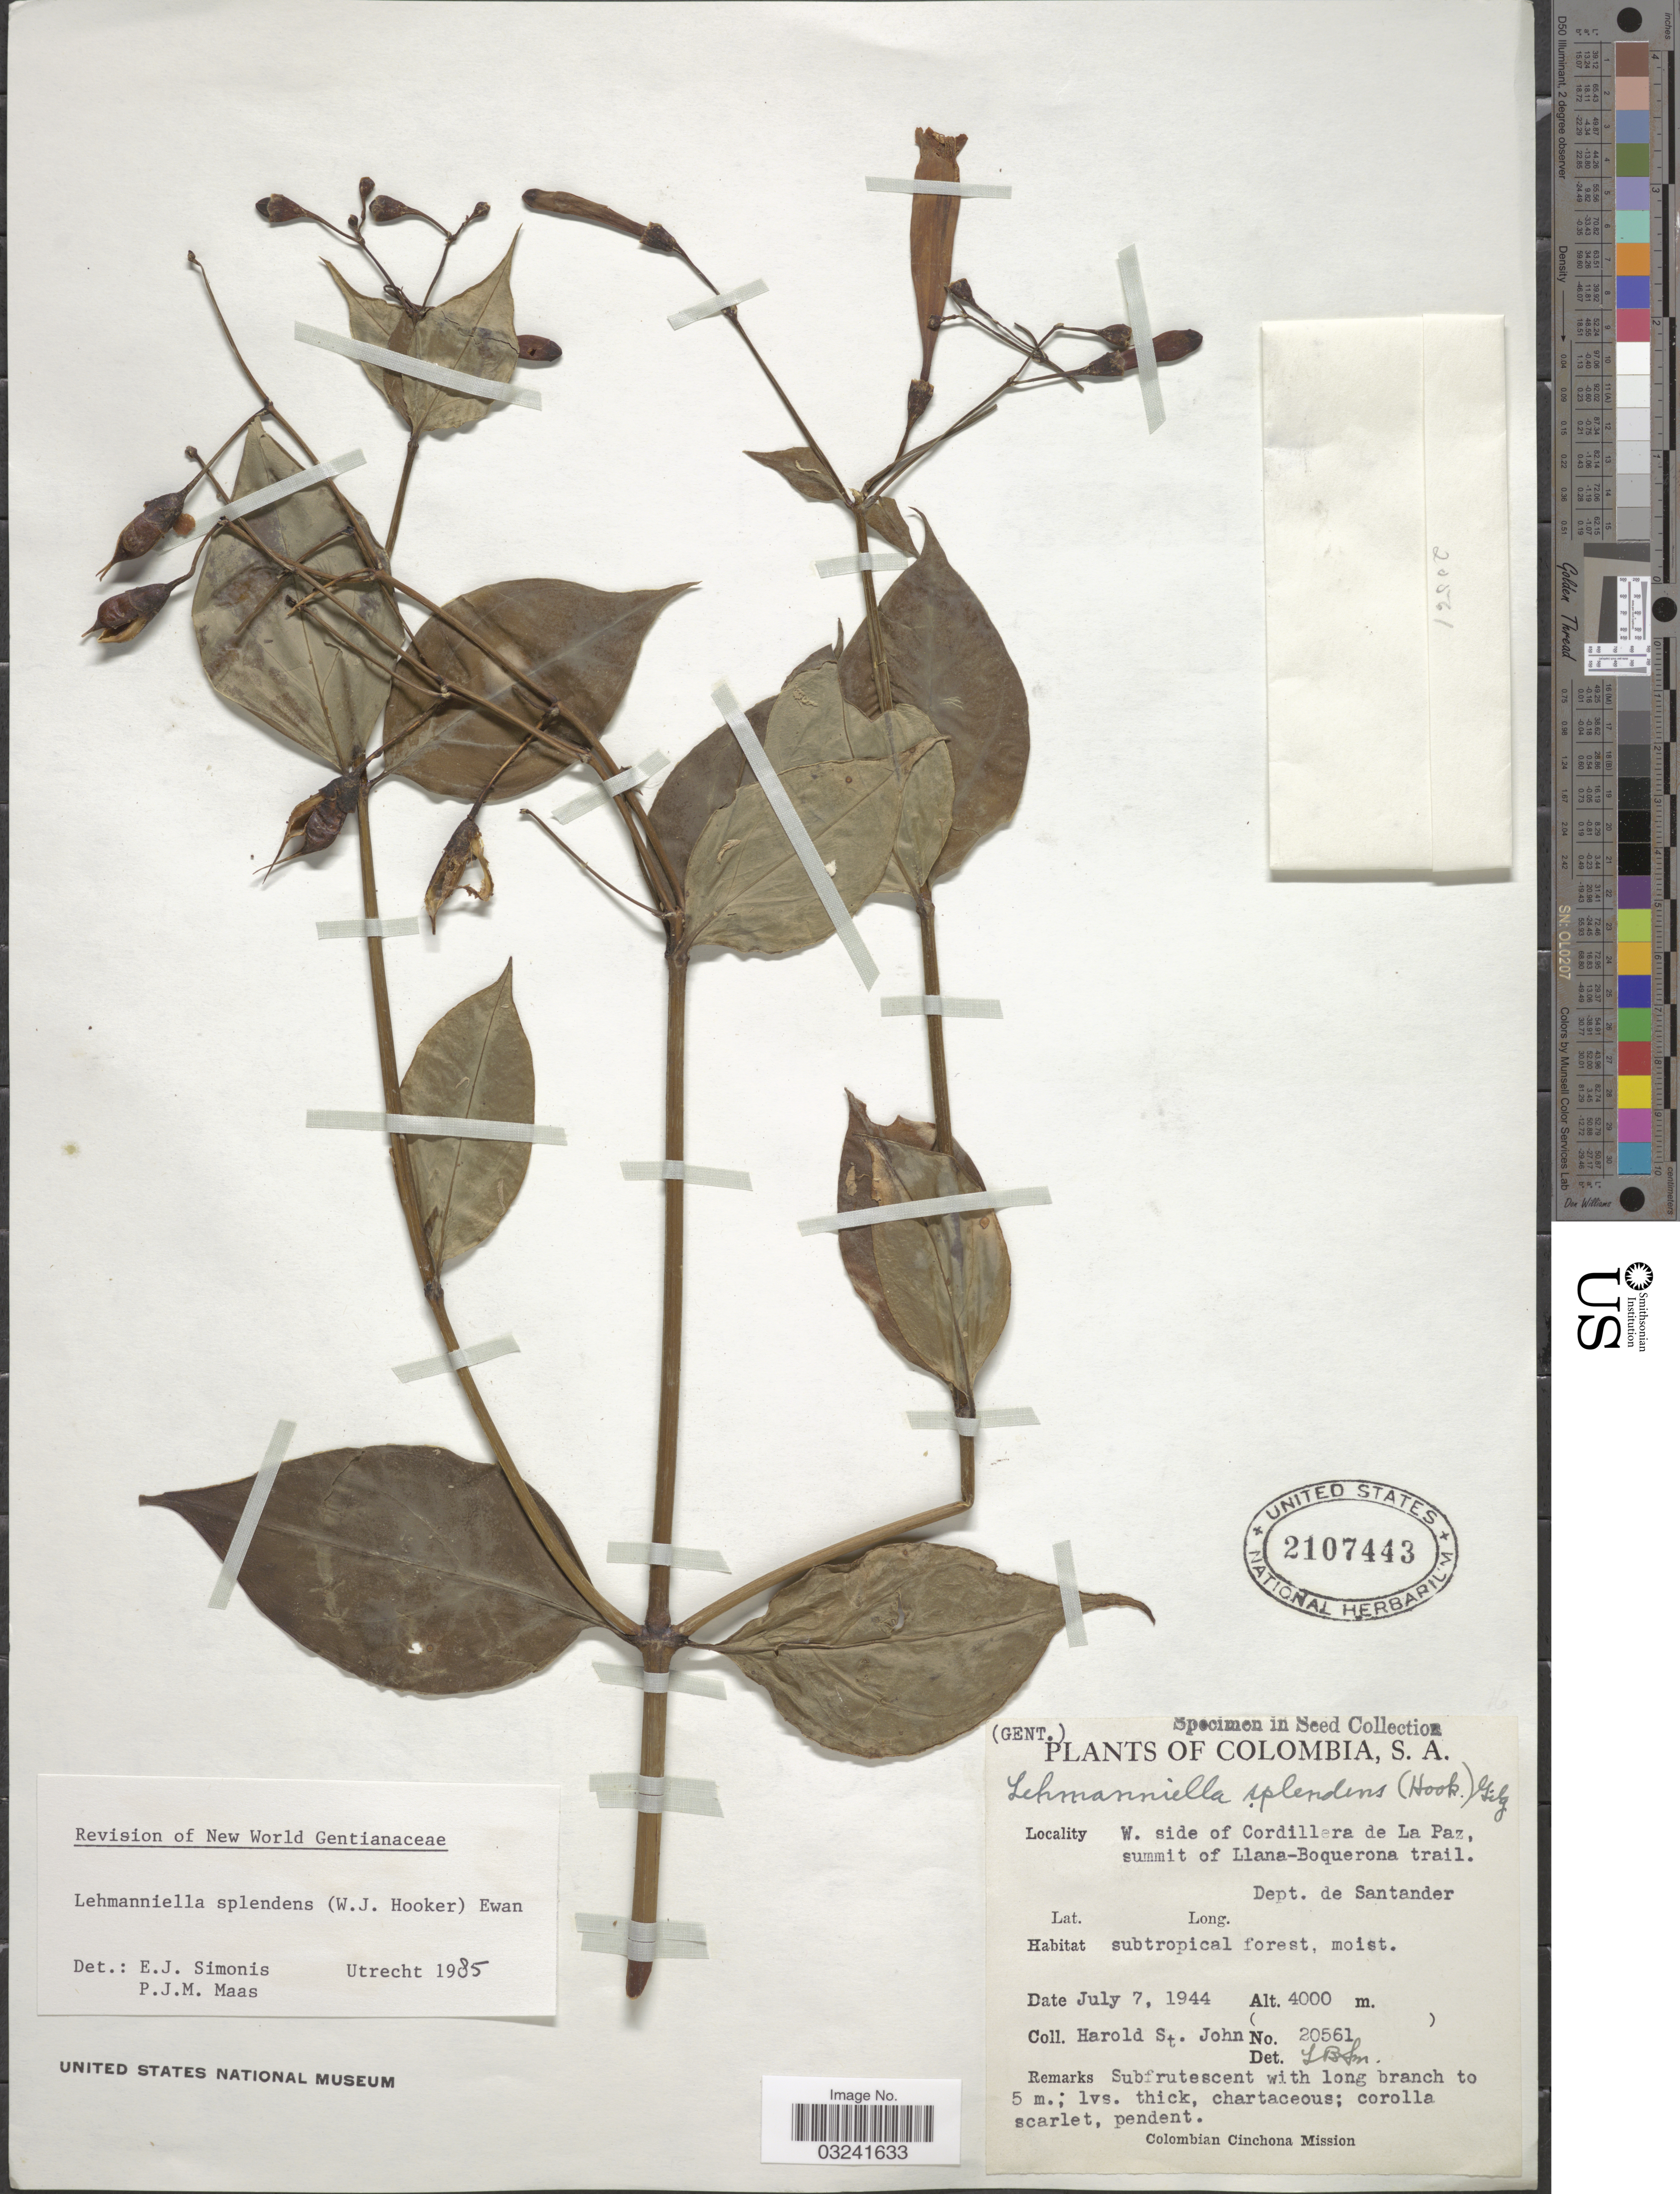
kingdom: Plantae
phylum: Tracheophyta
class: Magnoliopsida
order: Gentianales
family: Gentianaceae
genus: Lehmanniella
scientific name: Lehmanniella splendens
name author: (Hook.) Ewan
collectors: H. St. John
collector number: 20561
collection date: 1944-07-07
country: Colombia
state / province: Santander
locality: W. side of Cordillera de La Paz, summit of Llana-Boquerona trail, Dept. de Santander.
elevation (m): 4000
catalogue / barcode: US 2107443